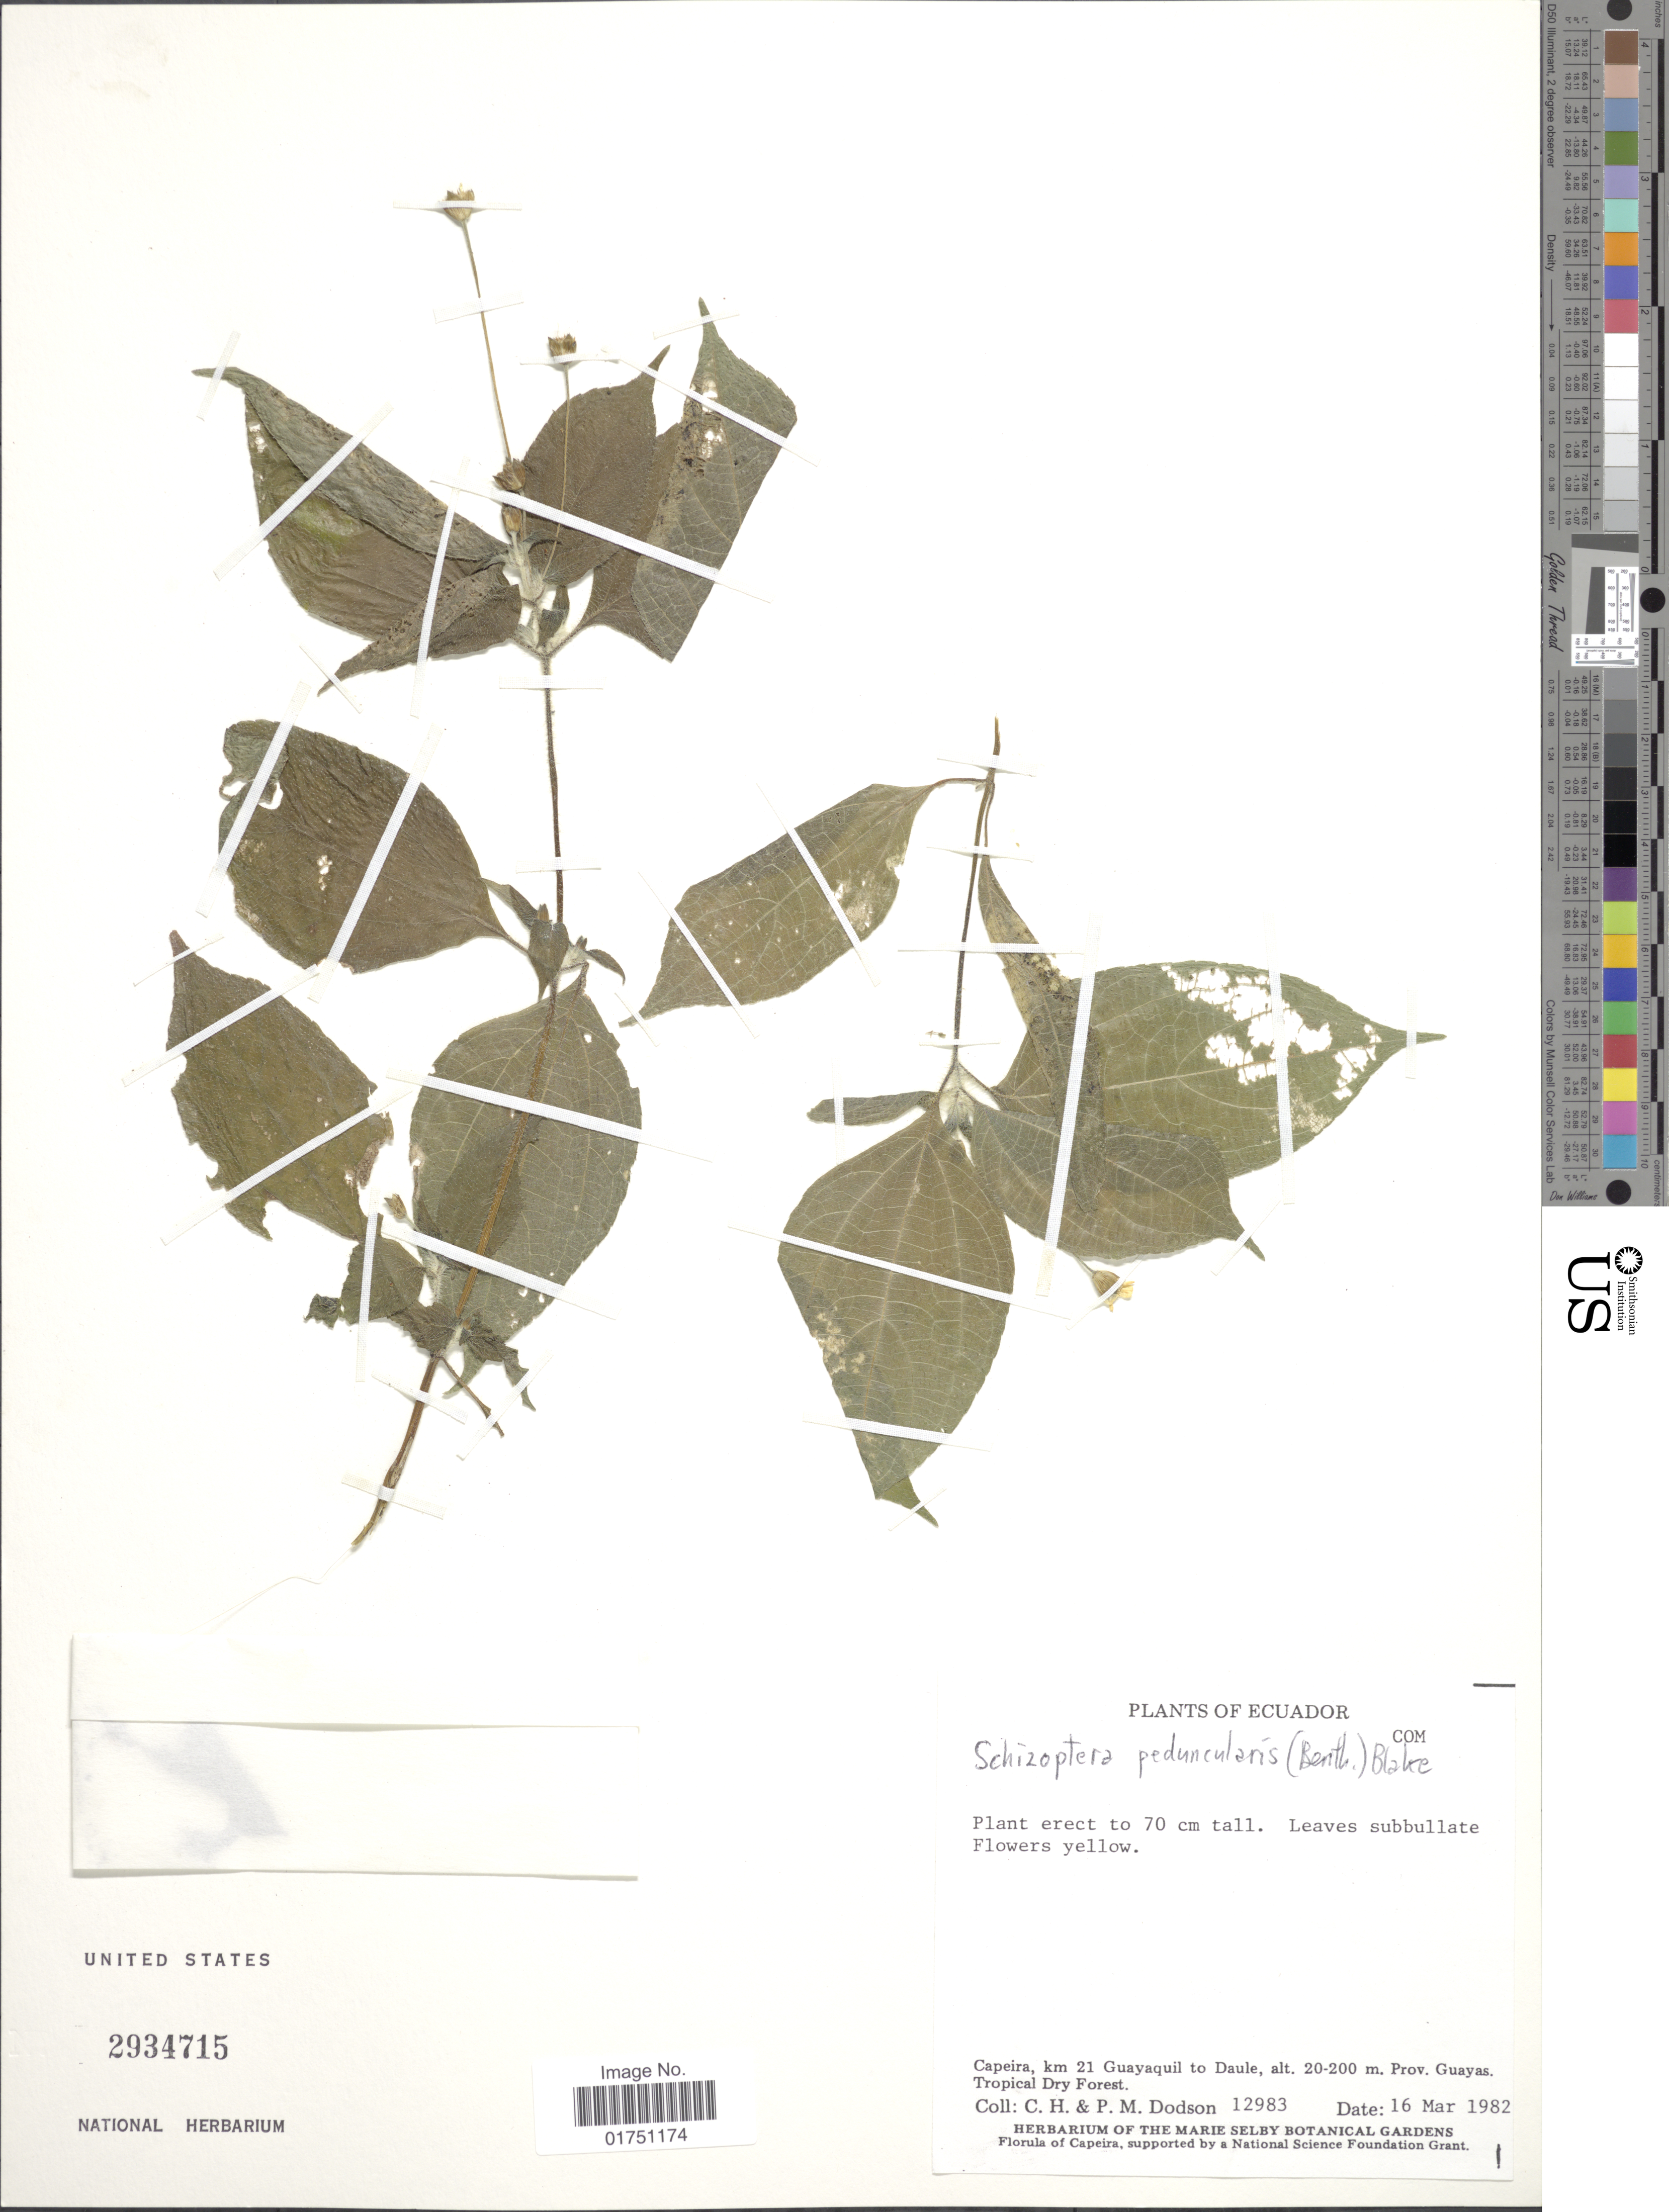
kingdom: Plantae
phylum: Tracheophyta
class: Magnoliopsida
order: Asterales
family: Asteraceae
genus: Schizoptera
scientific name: Schizoptera peduncularis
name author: S.F. Blake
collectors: C. H. Dodson & P. M. Dodson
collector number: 12983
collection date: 1982-03-16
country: Ecuador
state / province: Guayas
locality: Capeira, km 21 Guayaquil to Daule, Prov. Guayas. Tropical Dry Forest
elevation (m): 20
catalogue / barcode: US 2934715